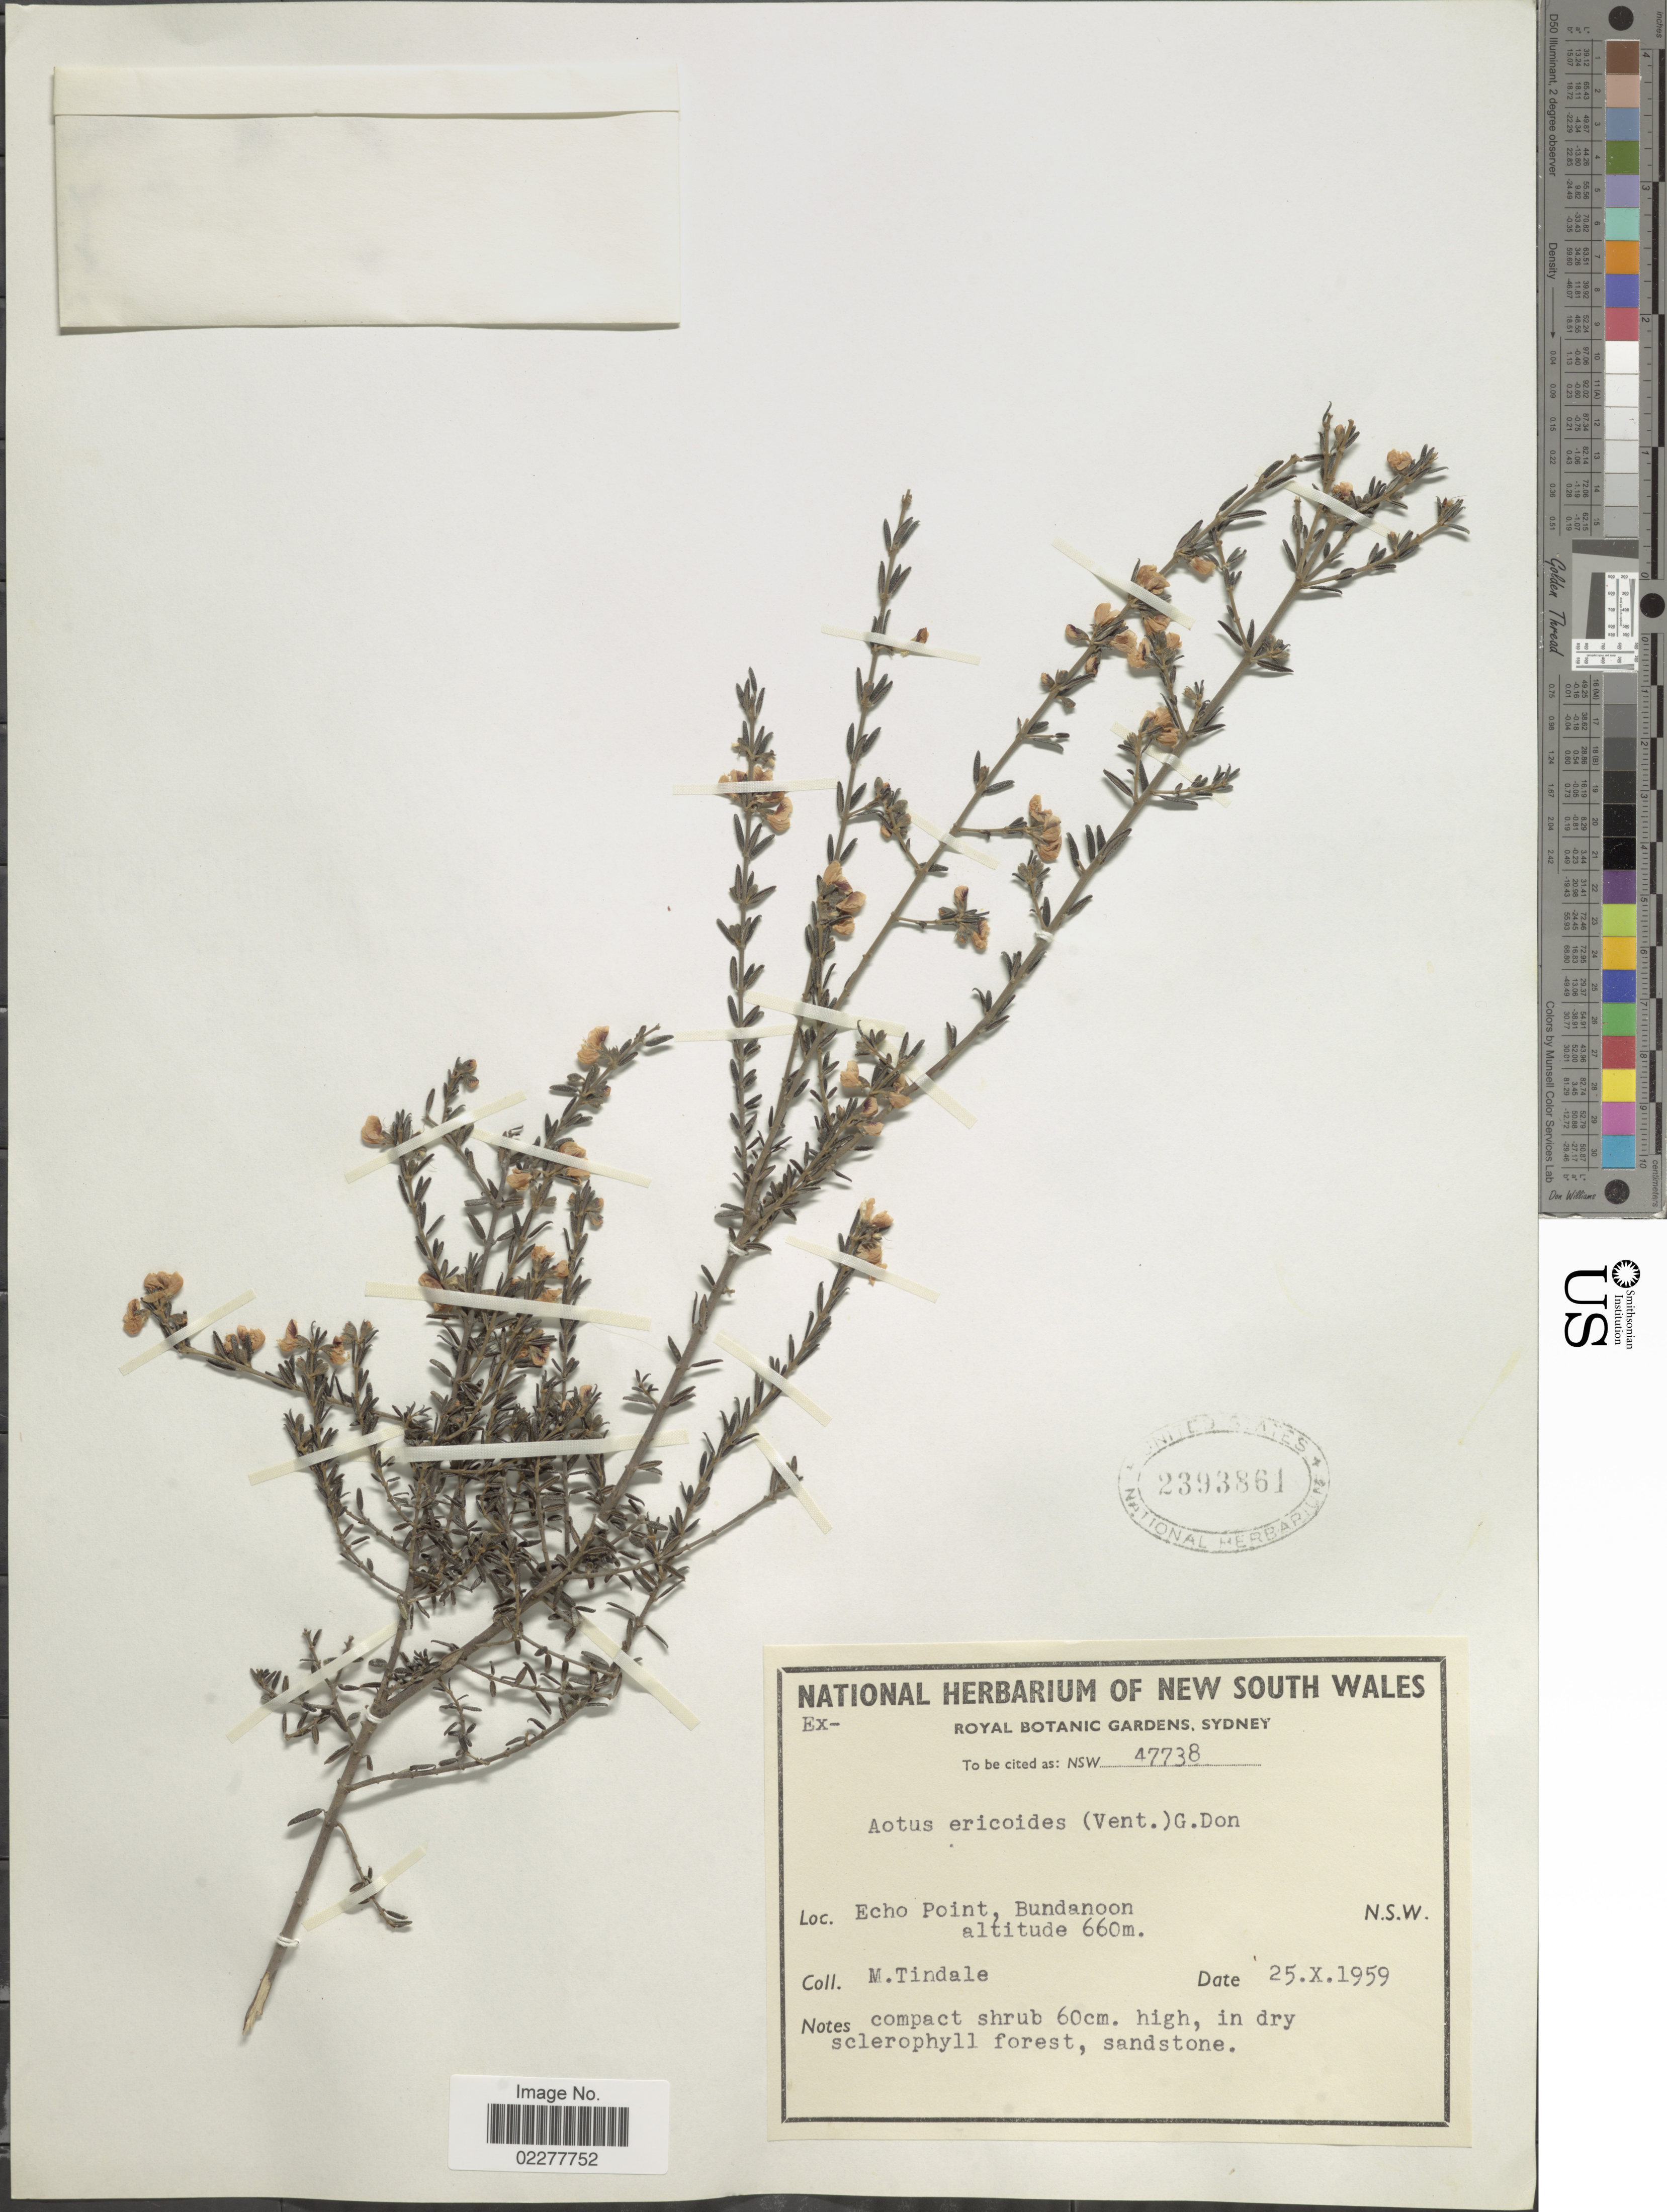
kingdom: Plantae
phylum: Tracheophyta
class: Magnoliopsida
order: Fabales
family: Fabaceae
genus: Aotus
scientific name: Aotus ericoides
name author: (Vent.) G. Don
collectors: M. D. Tindale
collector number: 47738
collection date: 1959-10-25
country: Australia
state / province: New South Wales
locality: Echo Point, Bundanoon. N.S.W.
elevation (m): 660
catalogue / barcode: US 2393861